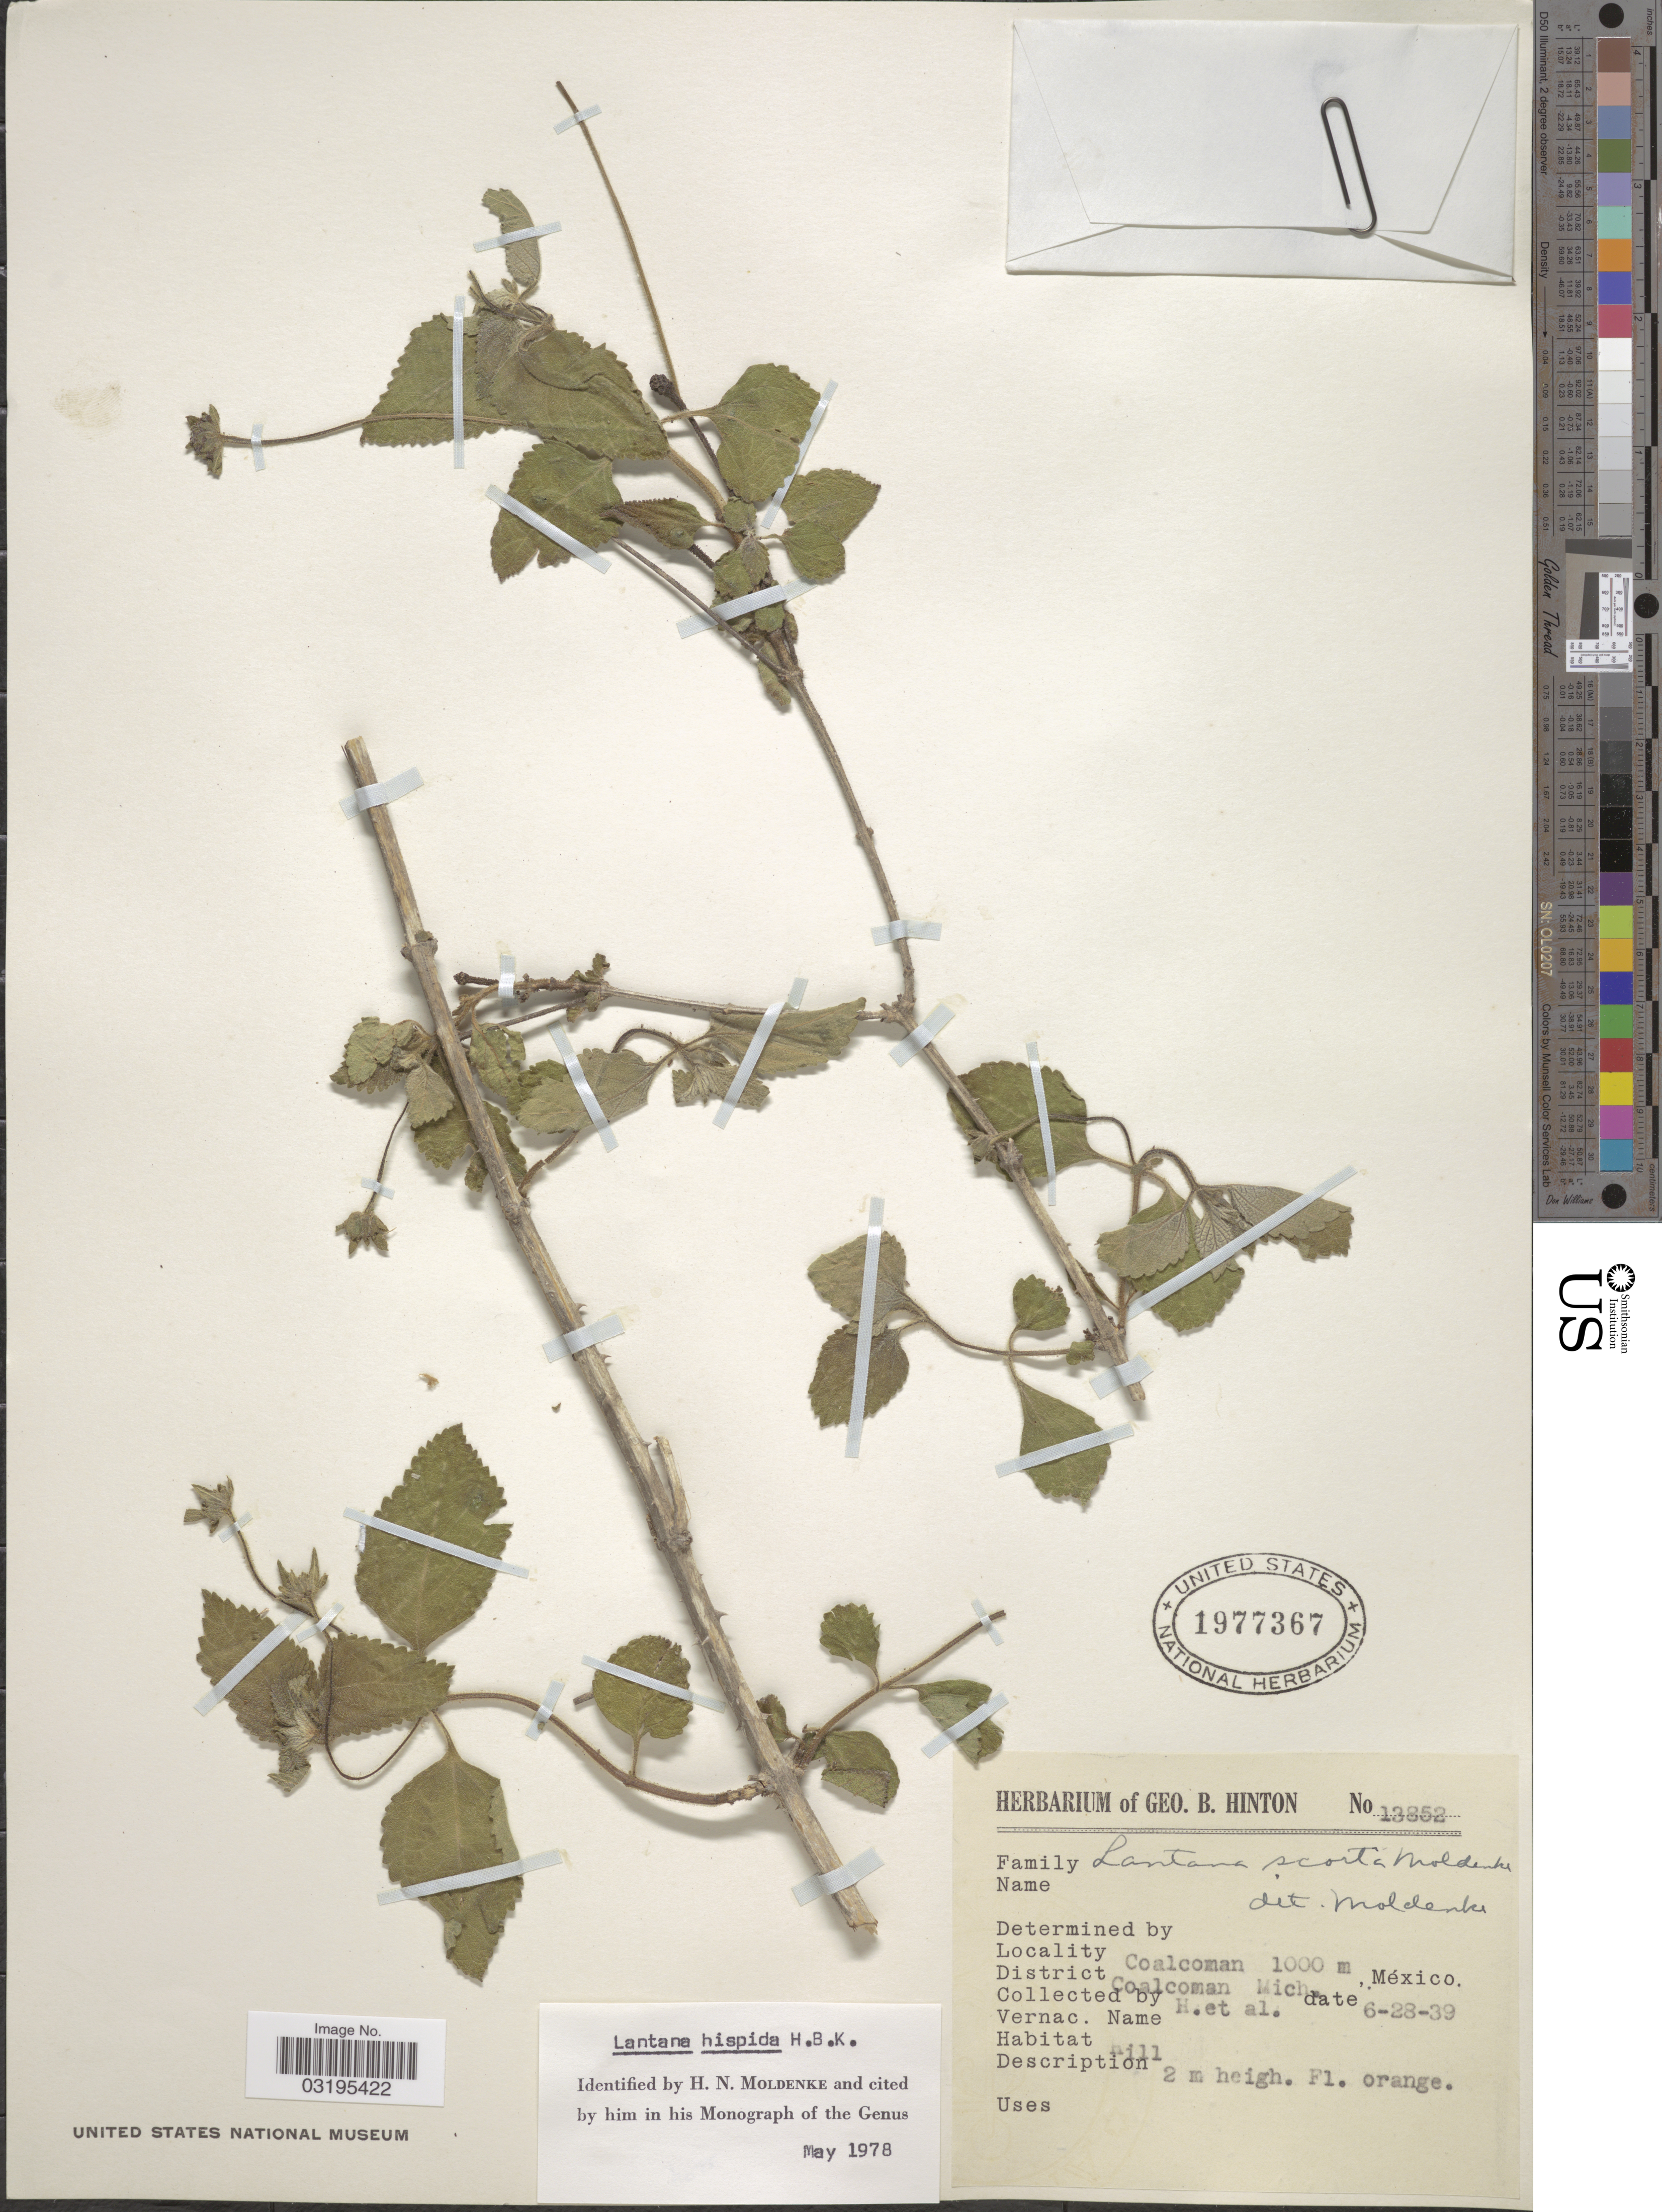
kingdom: Plantae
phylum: Tracheophyta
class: Magnoliopsida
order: Lamiales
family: Verbenaceae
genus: Lantana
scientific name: Lantana hispida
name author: Kunth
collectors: G. B. Hinton & et al.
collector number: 13852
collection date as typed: Transcribed d/m/y: 28/6/39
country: Mexico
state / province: Michoacán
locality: Coalcoman. District Coalcoman.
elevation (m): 1000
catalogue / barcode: US 1977367